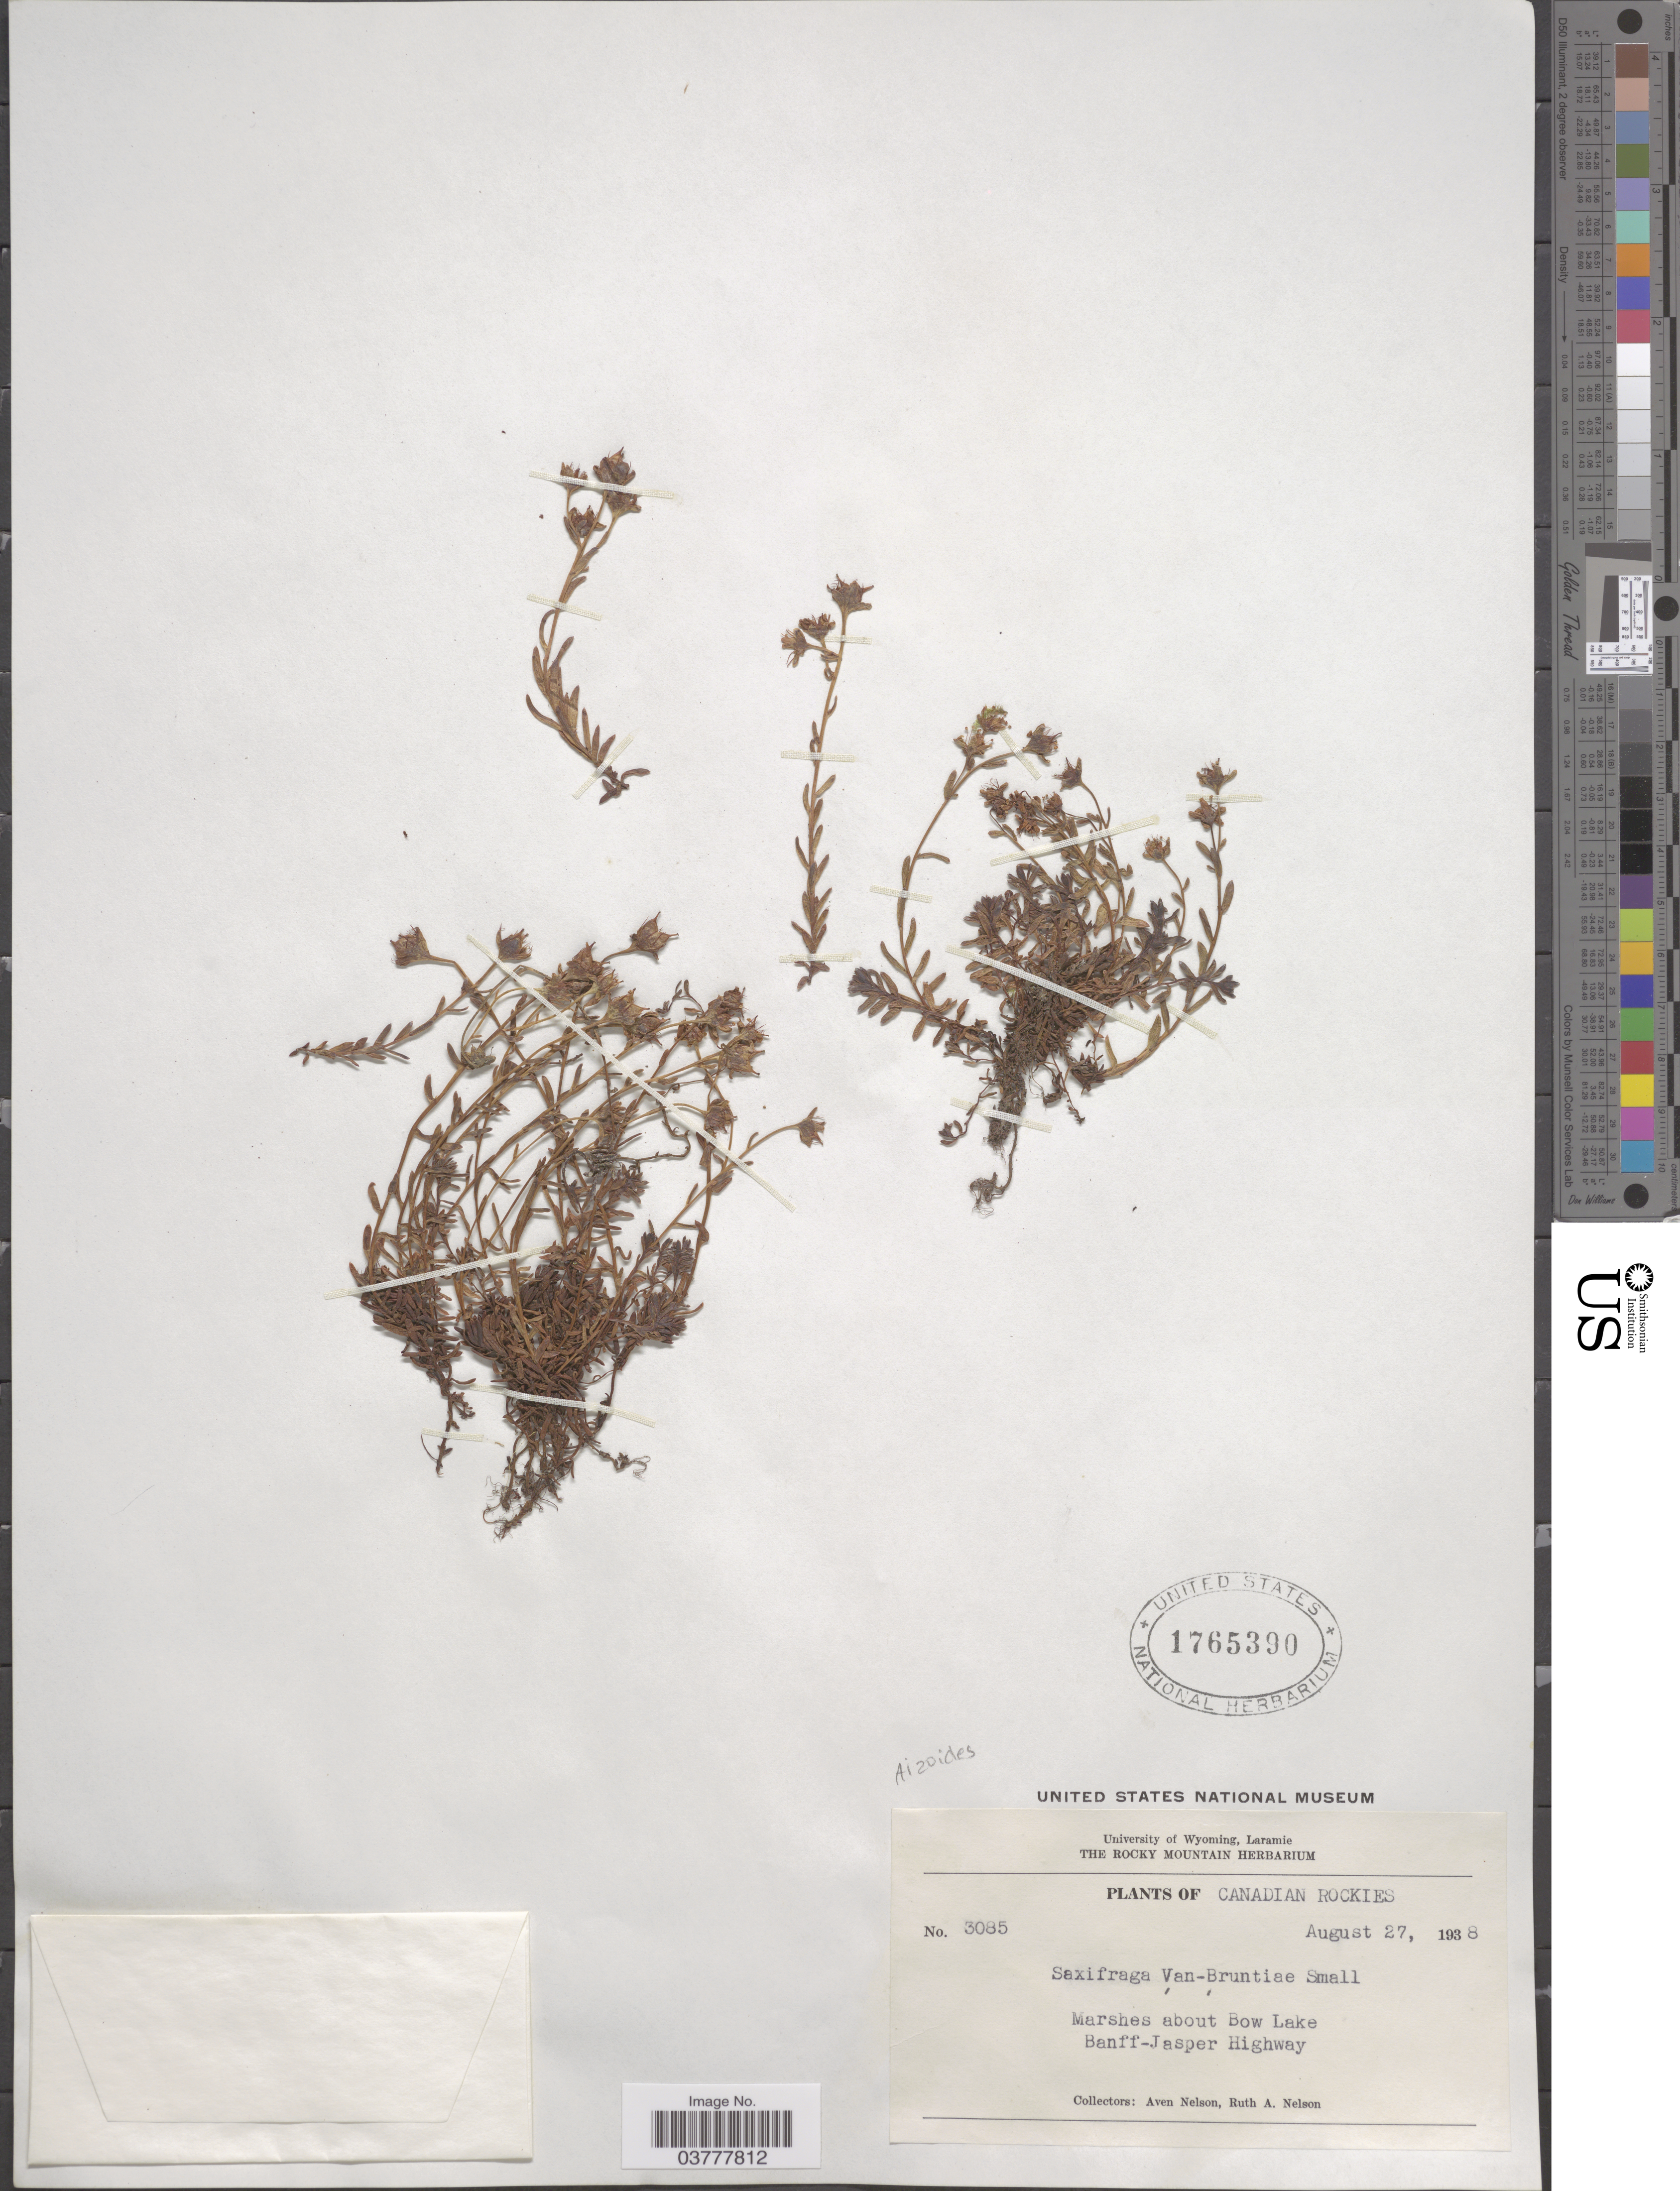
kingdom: Plantae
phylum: Tracheophyta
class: Magnoliopsida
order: Saxifragales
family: Saxifragaceae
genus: Saxifraga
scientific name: Saxifraga aizoides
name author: L.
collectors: A. Nelson & R. A. Nelson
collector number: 3085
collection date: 1938-08-27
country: Canada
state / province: Alberta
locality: Canadian Rockies. Marshes about Bow Lake, Banff-Jasper Highway.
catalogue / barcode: US 1765390